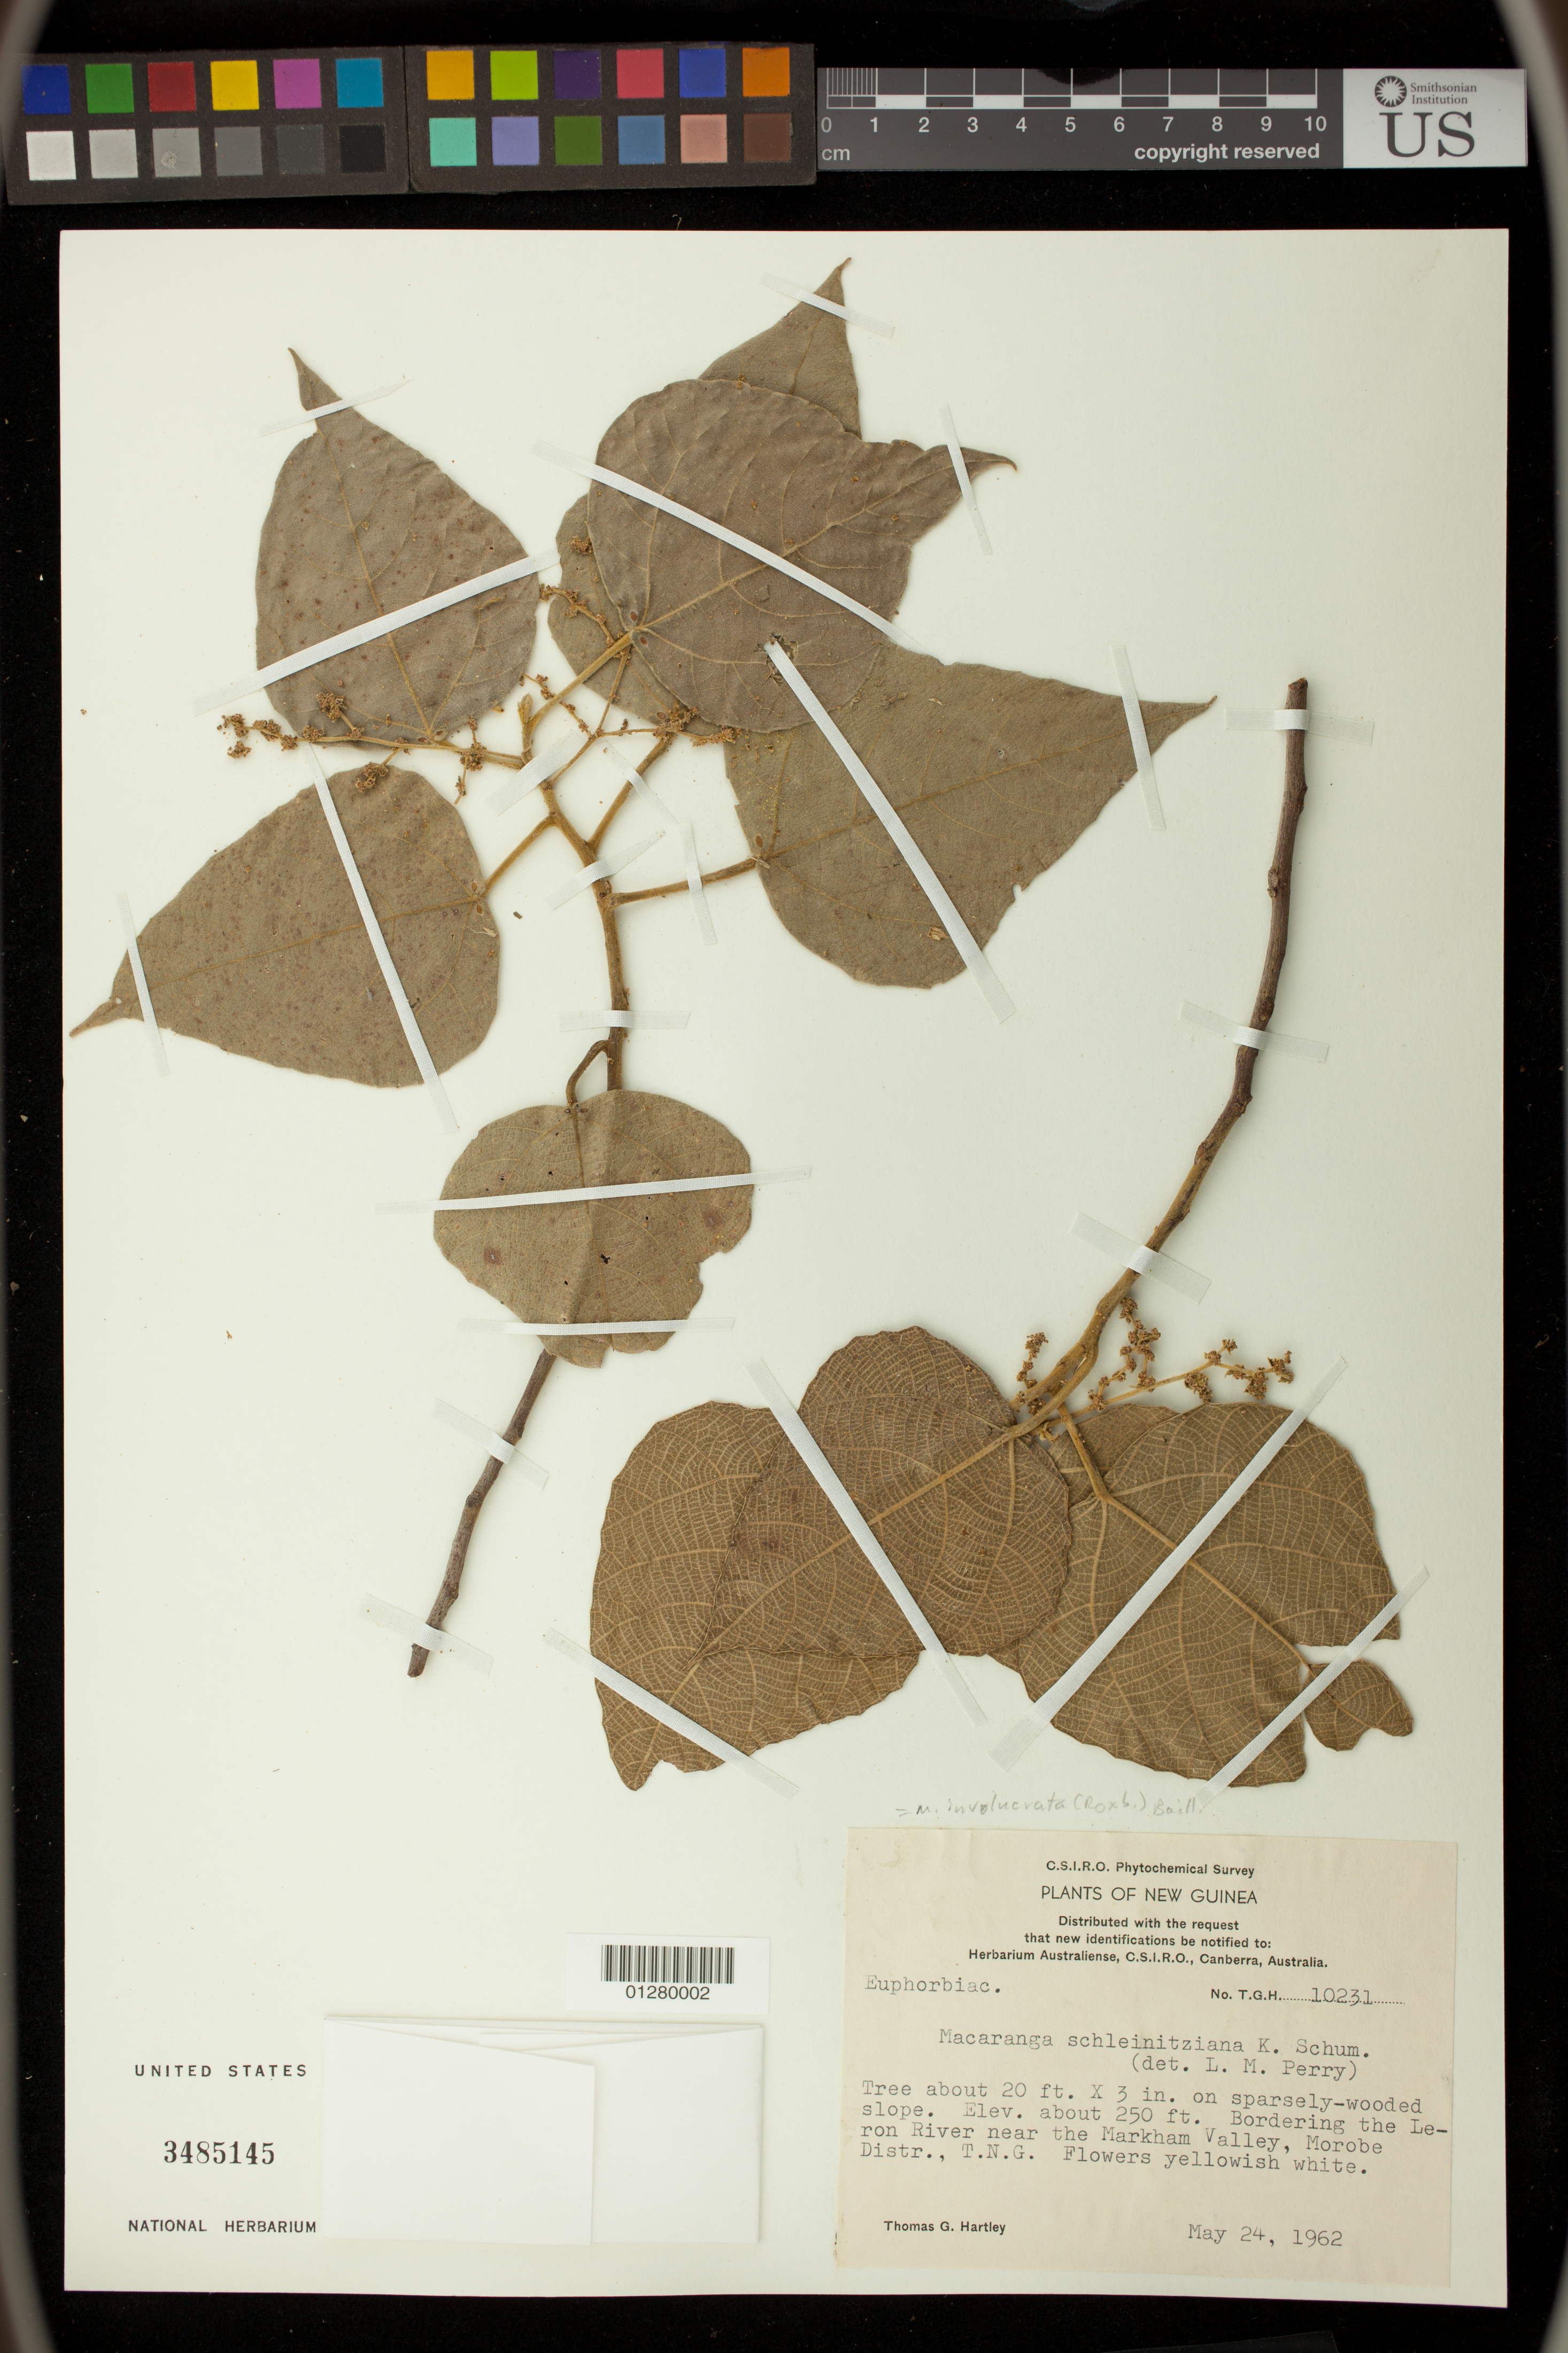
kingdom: Plantae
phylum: Tracheophyta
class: Magnoliopsida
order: Malpighiales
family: Euphorbiaceae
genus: Macaranga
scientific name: Macaranga involucrata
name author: (Roxb.) Baill.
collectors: T. G. Hartley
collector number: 10231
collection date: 1962-05-24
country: Papua New Guinea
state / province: Morobe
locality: Bordering the Leron River near the Markham Valley, Morobe Distr., T.N.G.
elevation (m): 76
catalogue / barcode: US 3485145